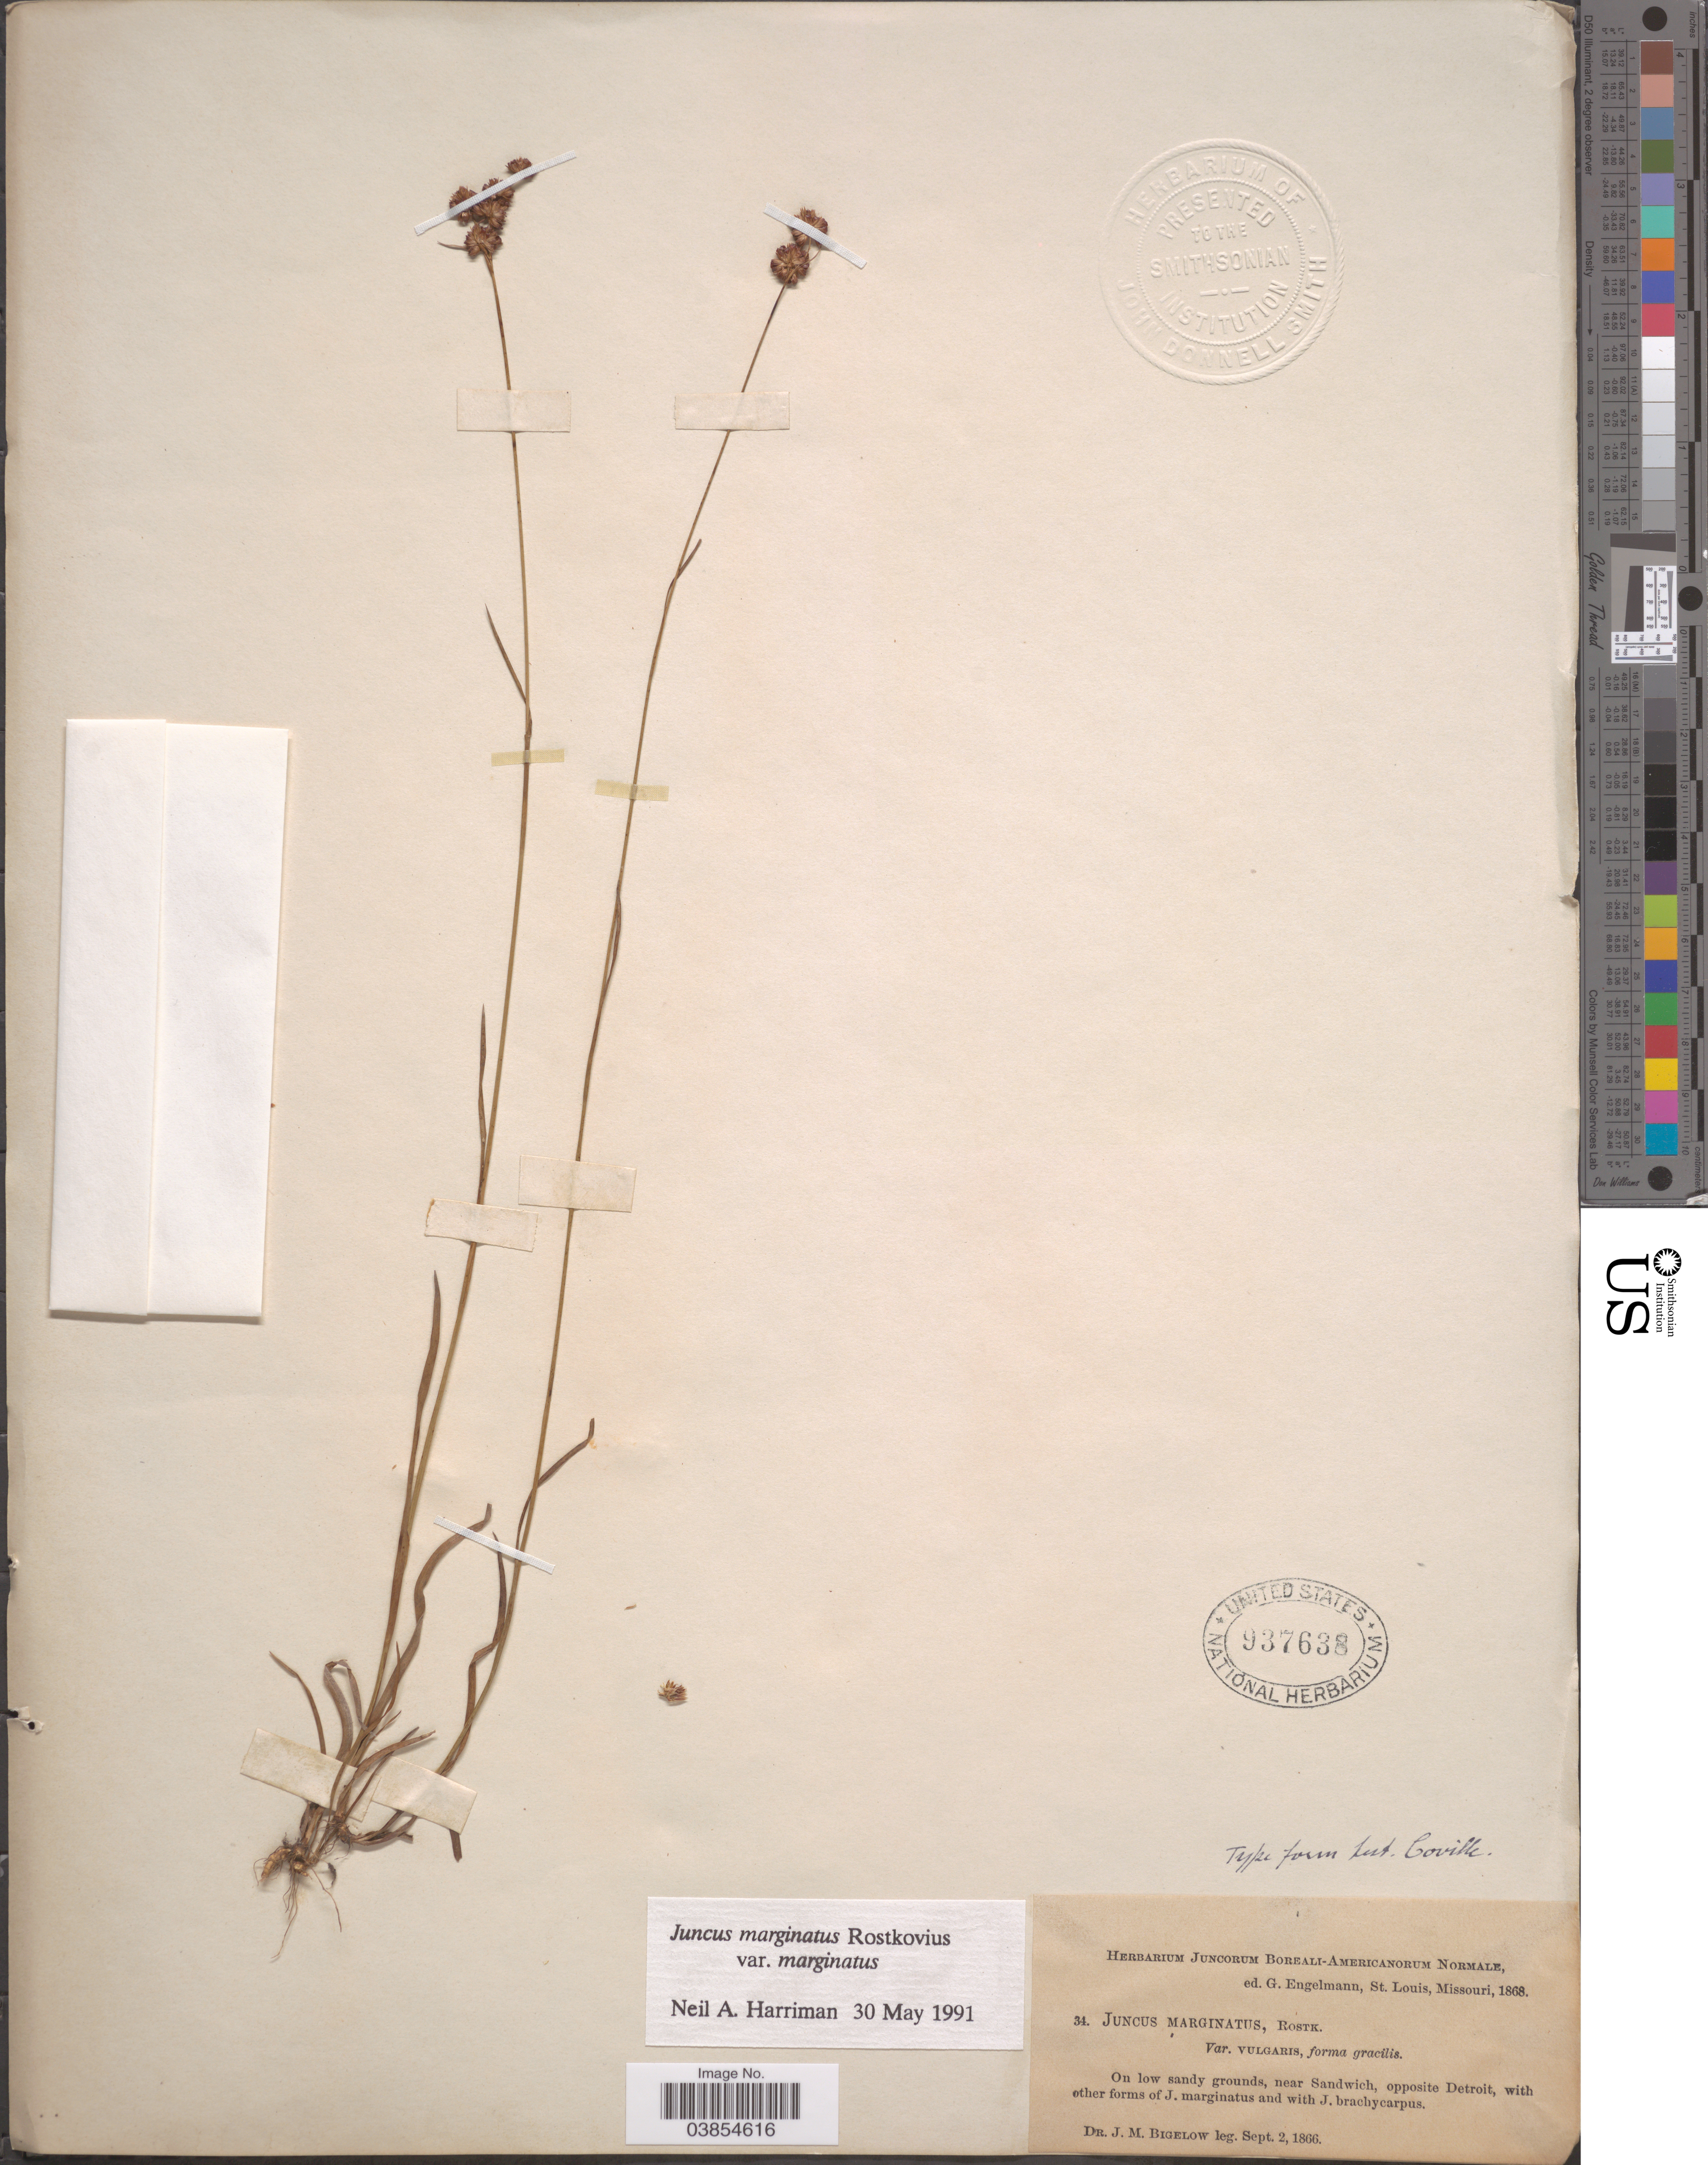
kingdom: Plantae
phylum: Tracheophyta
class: Liliopsida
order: Poales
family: Juncaceae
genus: Juncus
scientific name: Juncus marginatus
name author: Rostk.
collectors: J. M. Bigelow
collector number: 34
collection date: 1866-09-02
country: Canada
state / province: Ontario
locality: On low sandy grounds, near Sandwich, opposite Detroit.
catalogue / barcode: US 937638